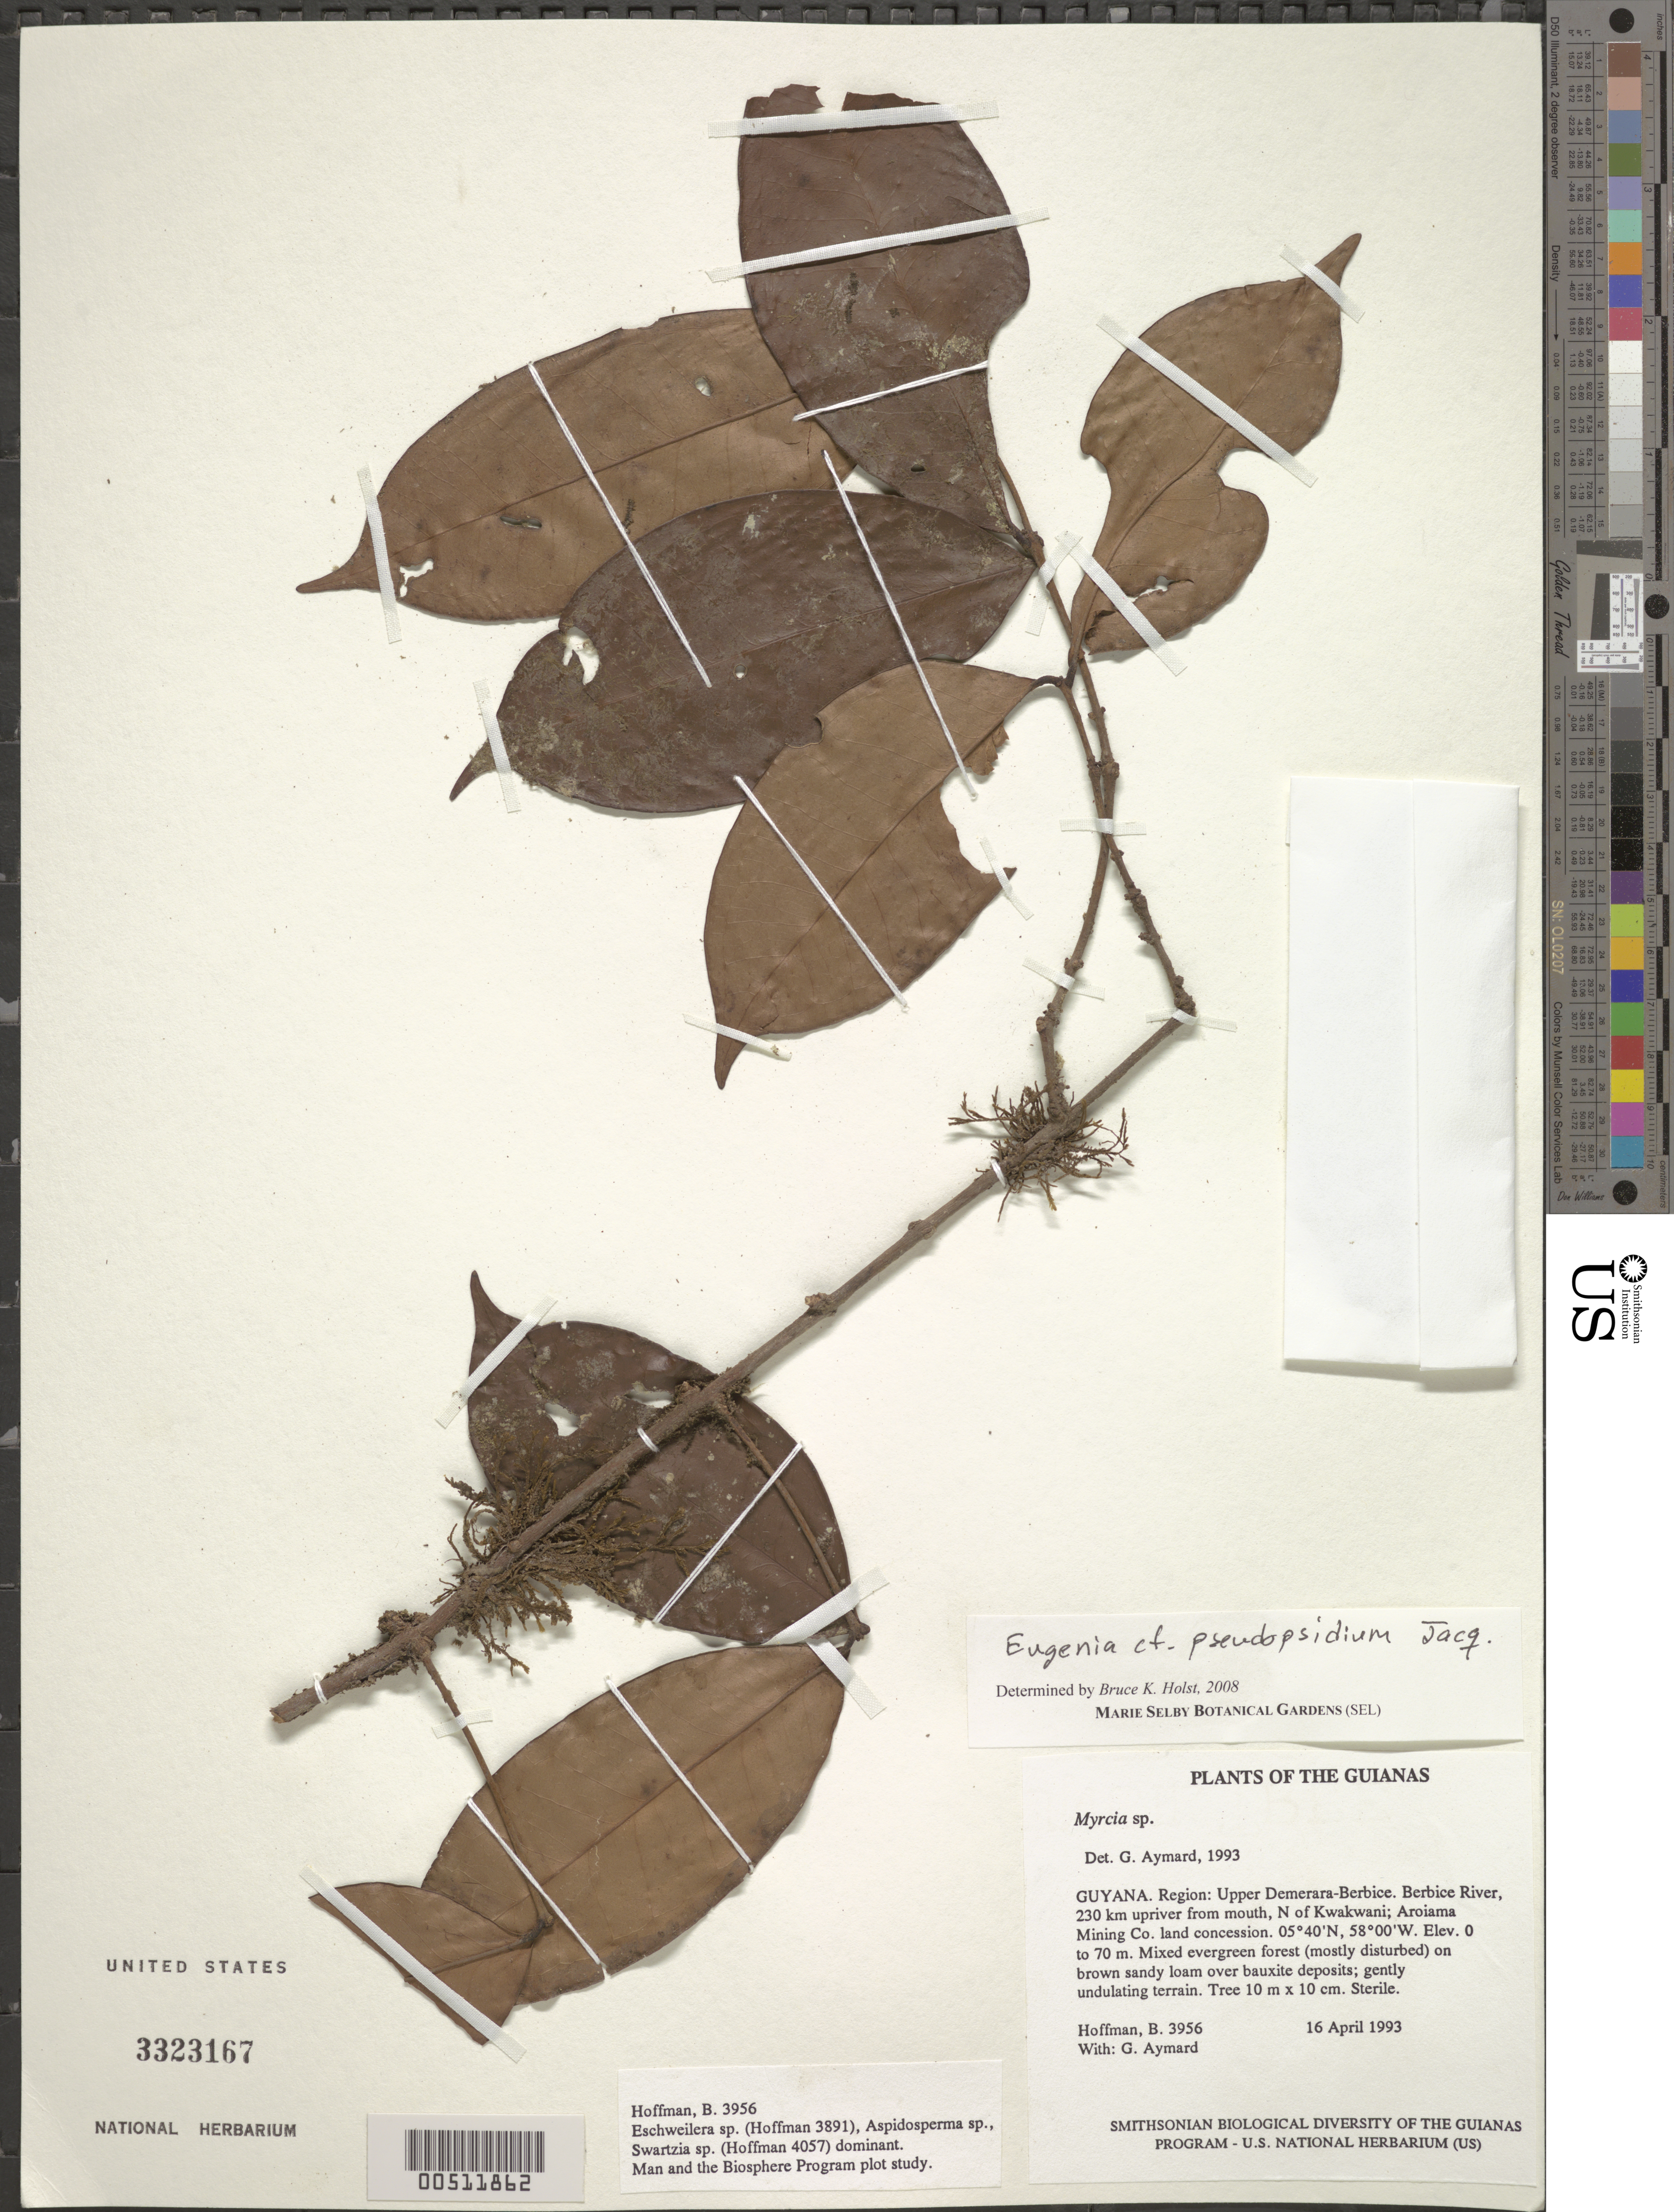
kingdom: Plantae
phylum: Tracheophyta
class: Magnoliopsida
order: Myrtales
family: Myrtaceae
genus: Eugenia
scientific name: Eugenia pseudopsidium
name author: Jacq.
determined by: Holst, Bruce K.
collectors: B. Hoffman & G. A. Aymard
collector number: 3956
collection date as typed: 16 April 1993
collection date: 1993-04-16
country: Guyana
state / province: U. Demerara-Berbice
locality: Berbice River, 230 km upriver from mouth, N of Kwakwani; Aroiama Mining Co. land concession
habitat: Mixed evergreen forest (mostly disturbed) on brown sandy loam over bauxite deposits; gently undulating terrain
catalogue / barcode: US 3323167